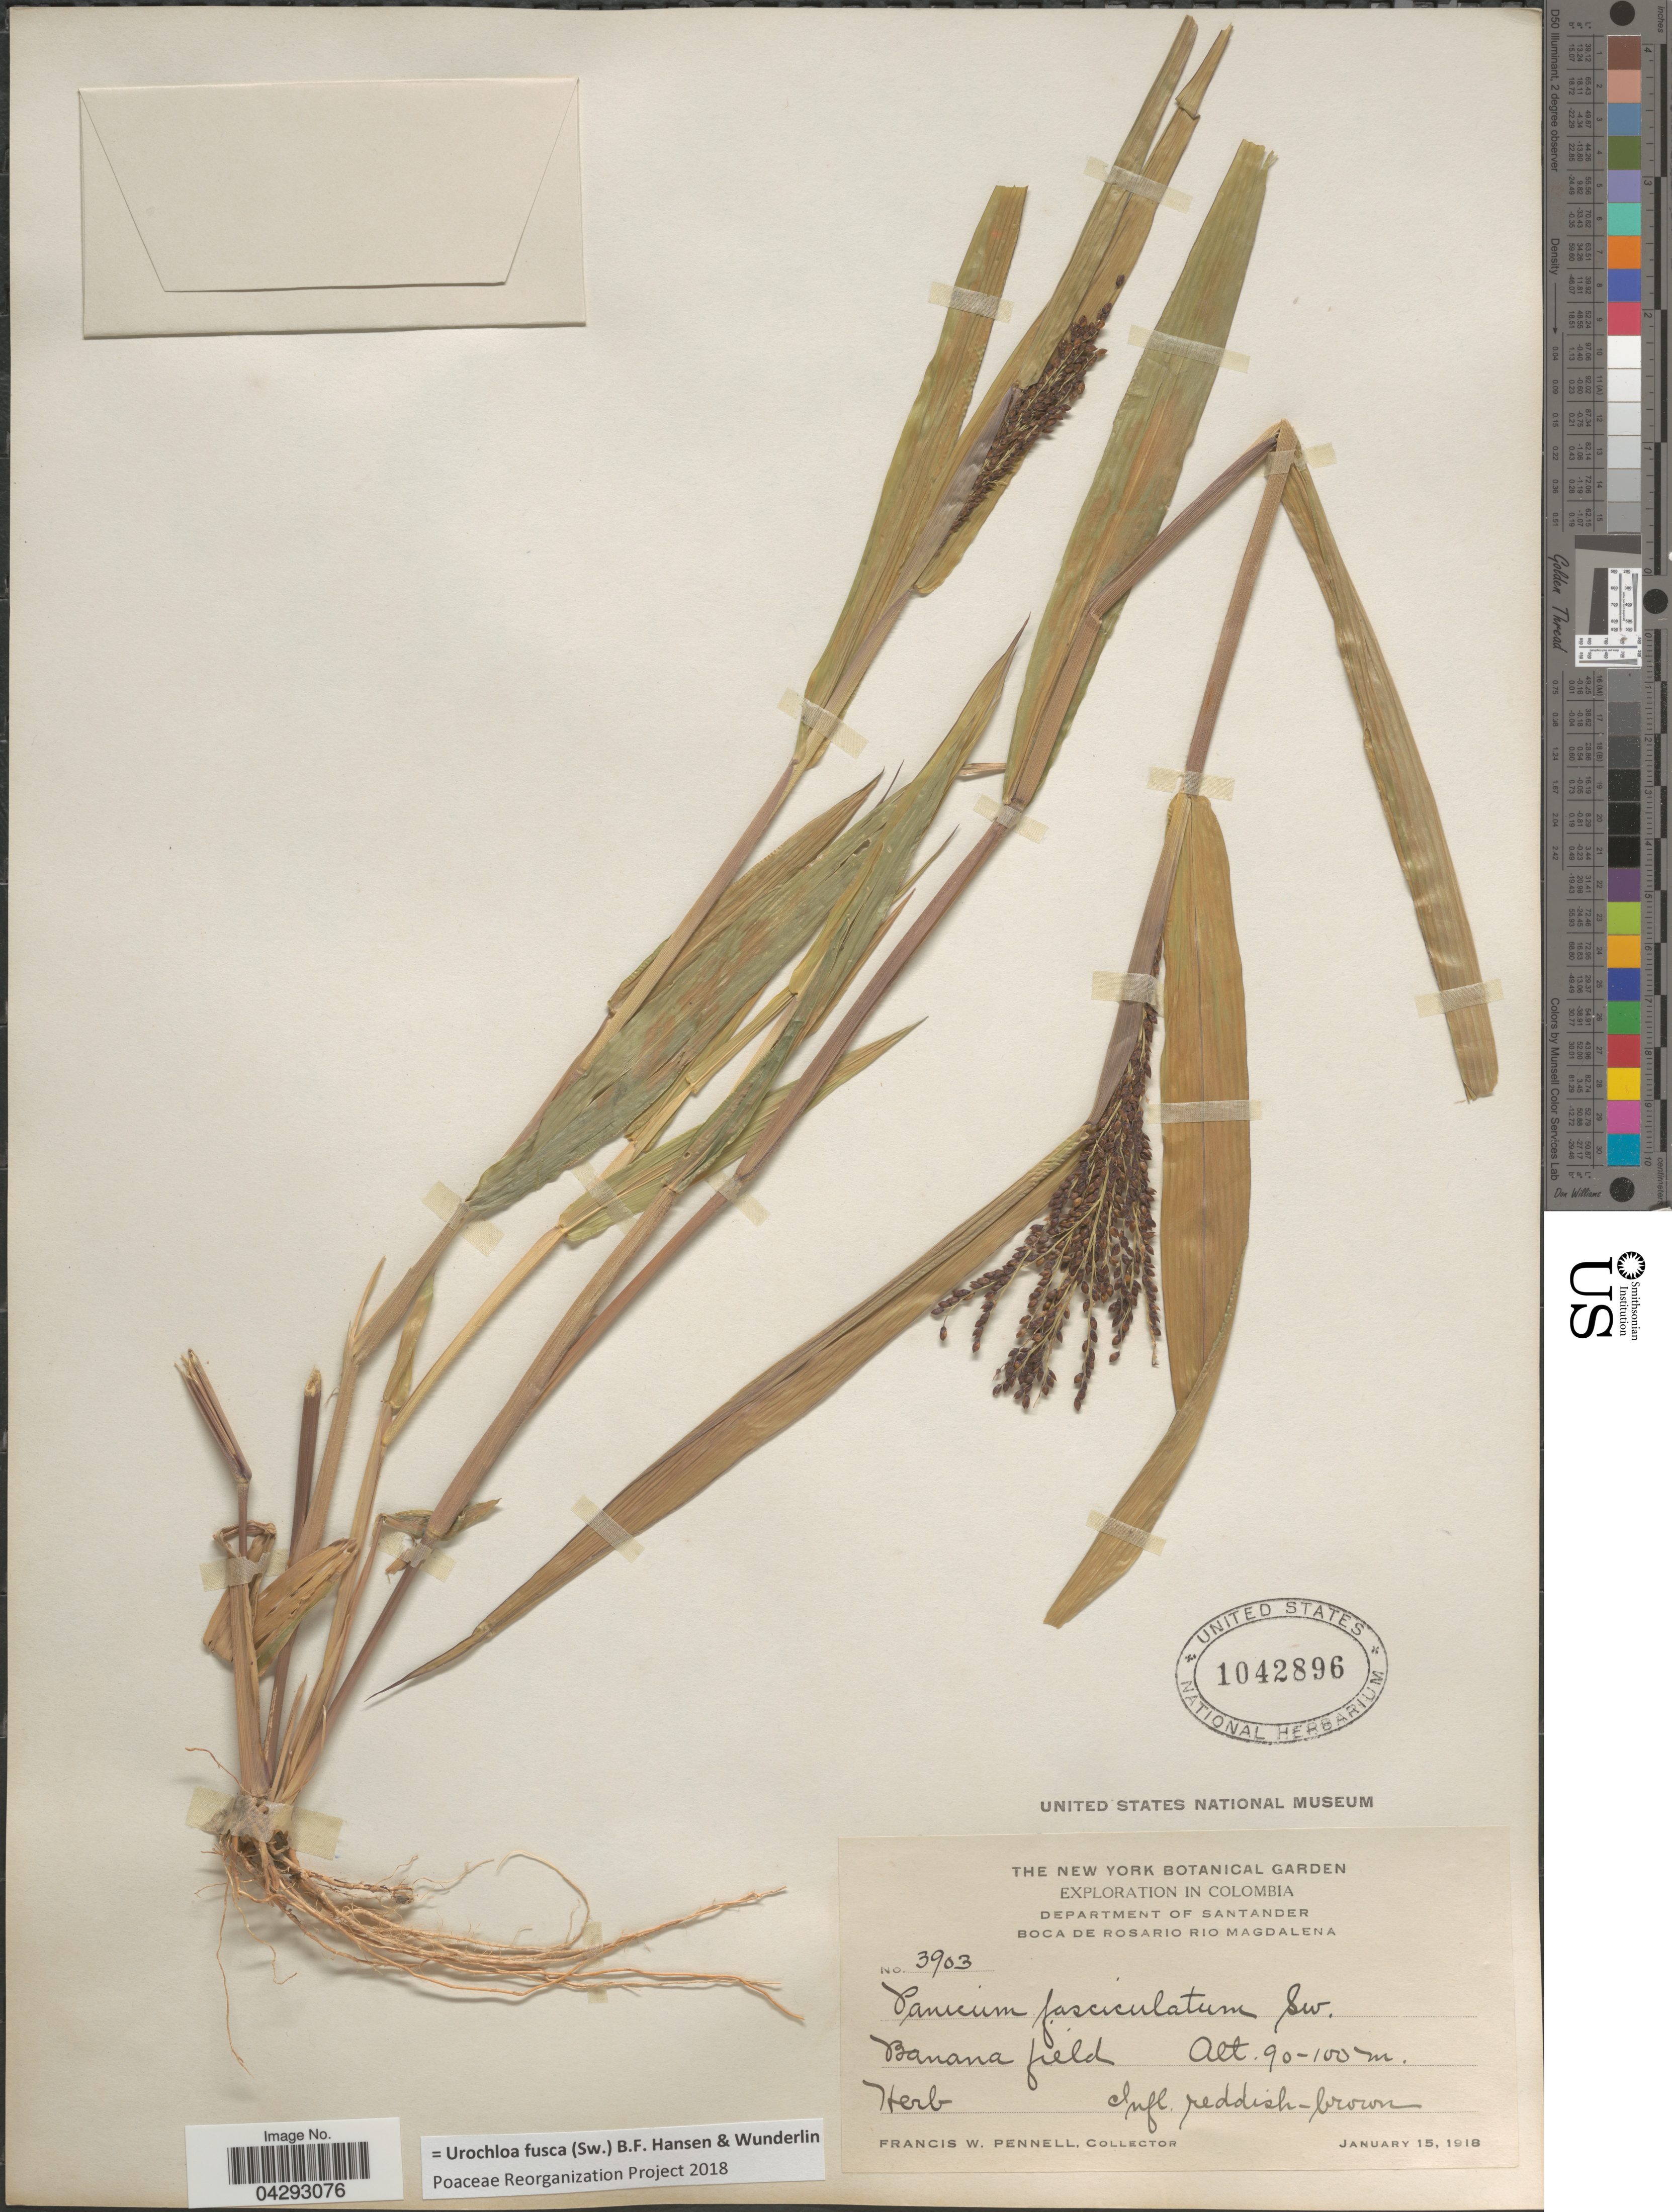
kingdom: Plantae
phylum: Tracheophyta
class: Liliopsida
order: Poales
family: Poaceae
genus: Urochloa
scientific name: Urochloa fusca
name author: (Sw.) B.F. Hansen & Wunderlin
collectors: F. W. Pennell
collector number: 3903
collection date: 1918-01-15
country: Colombia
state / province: Santander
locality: Exploration in Colombia. Department of Santander. Boca de Rosario Rio Magdalena. Banana field.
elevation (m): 90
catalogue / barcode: US 1042896